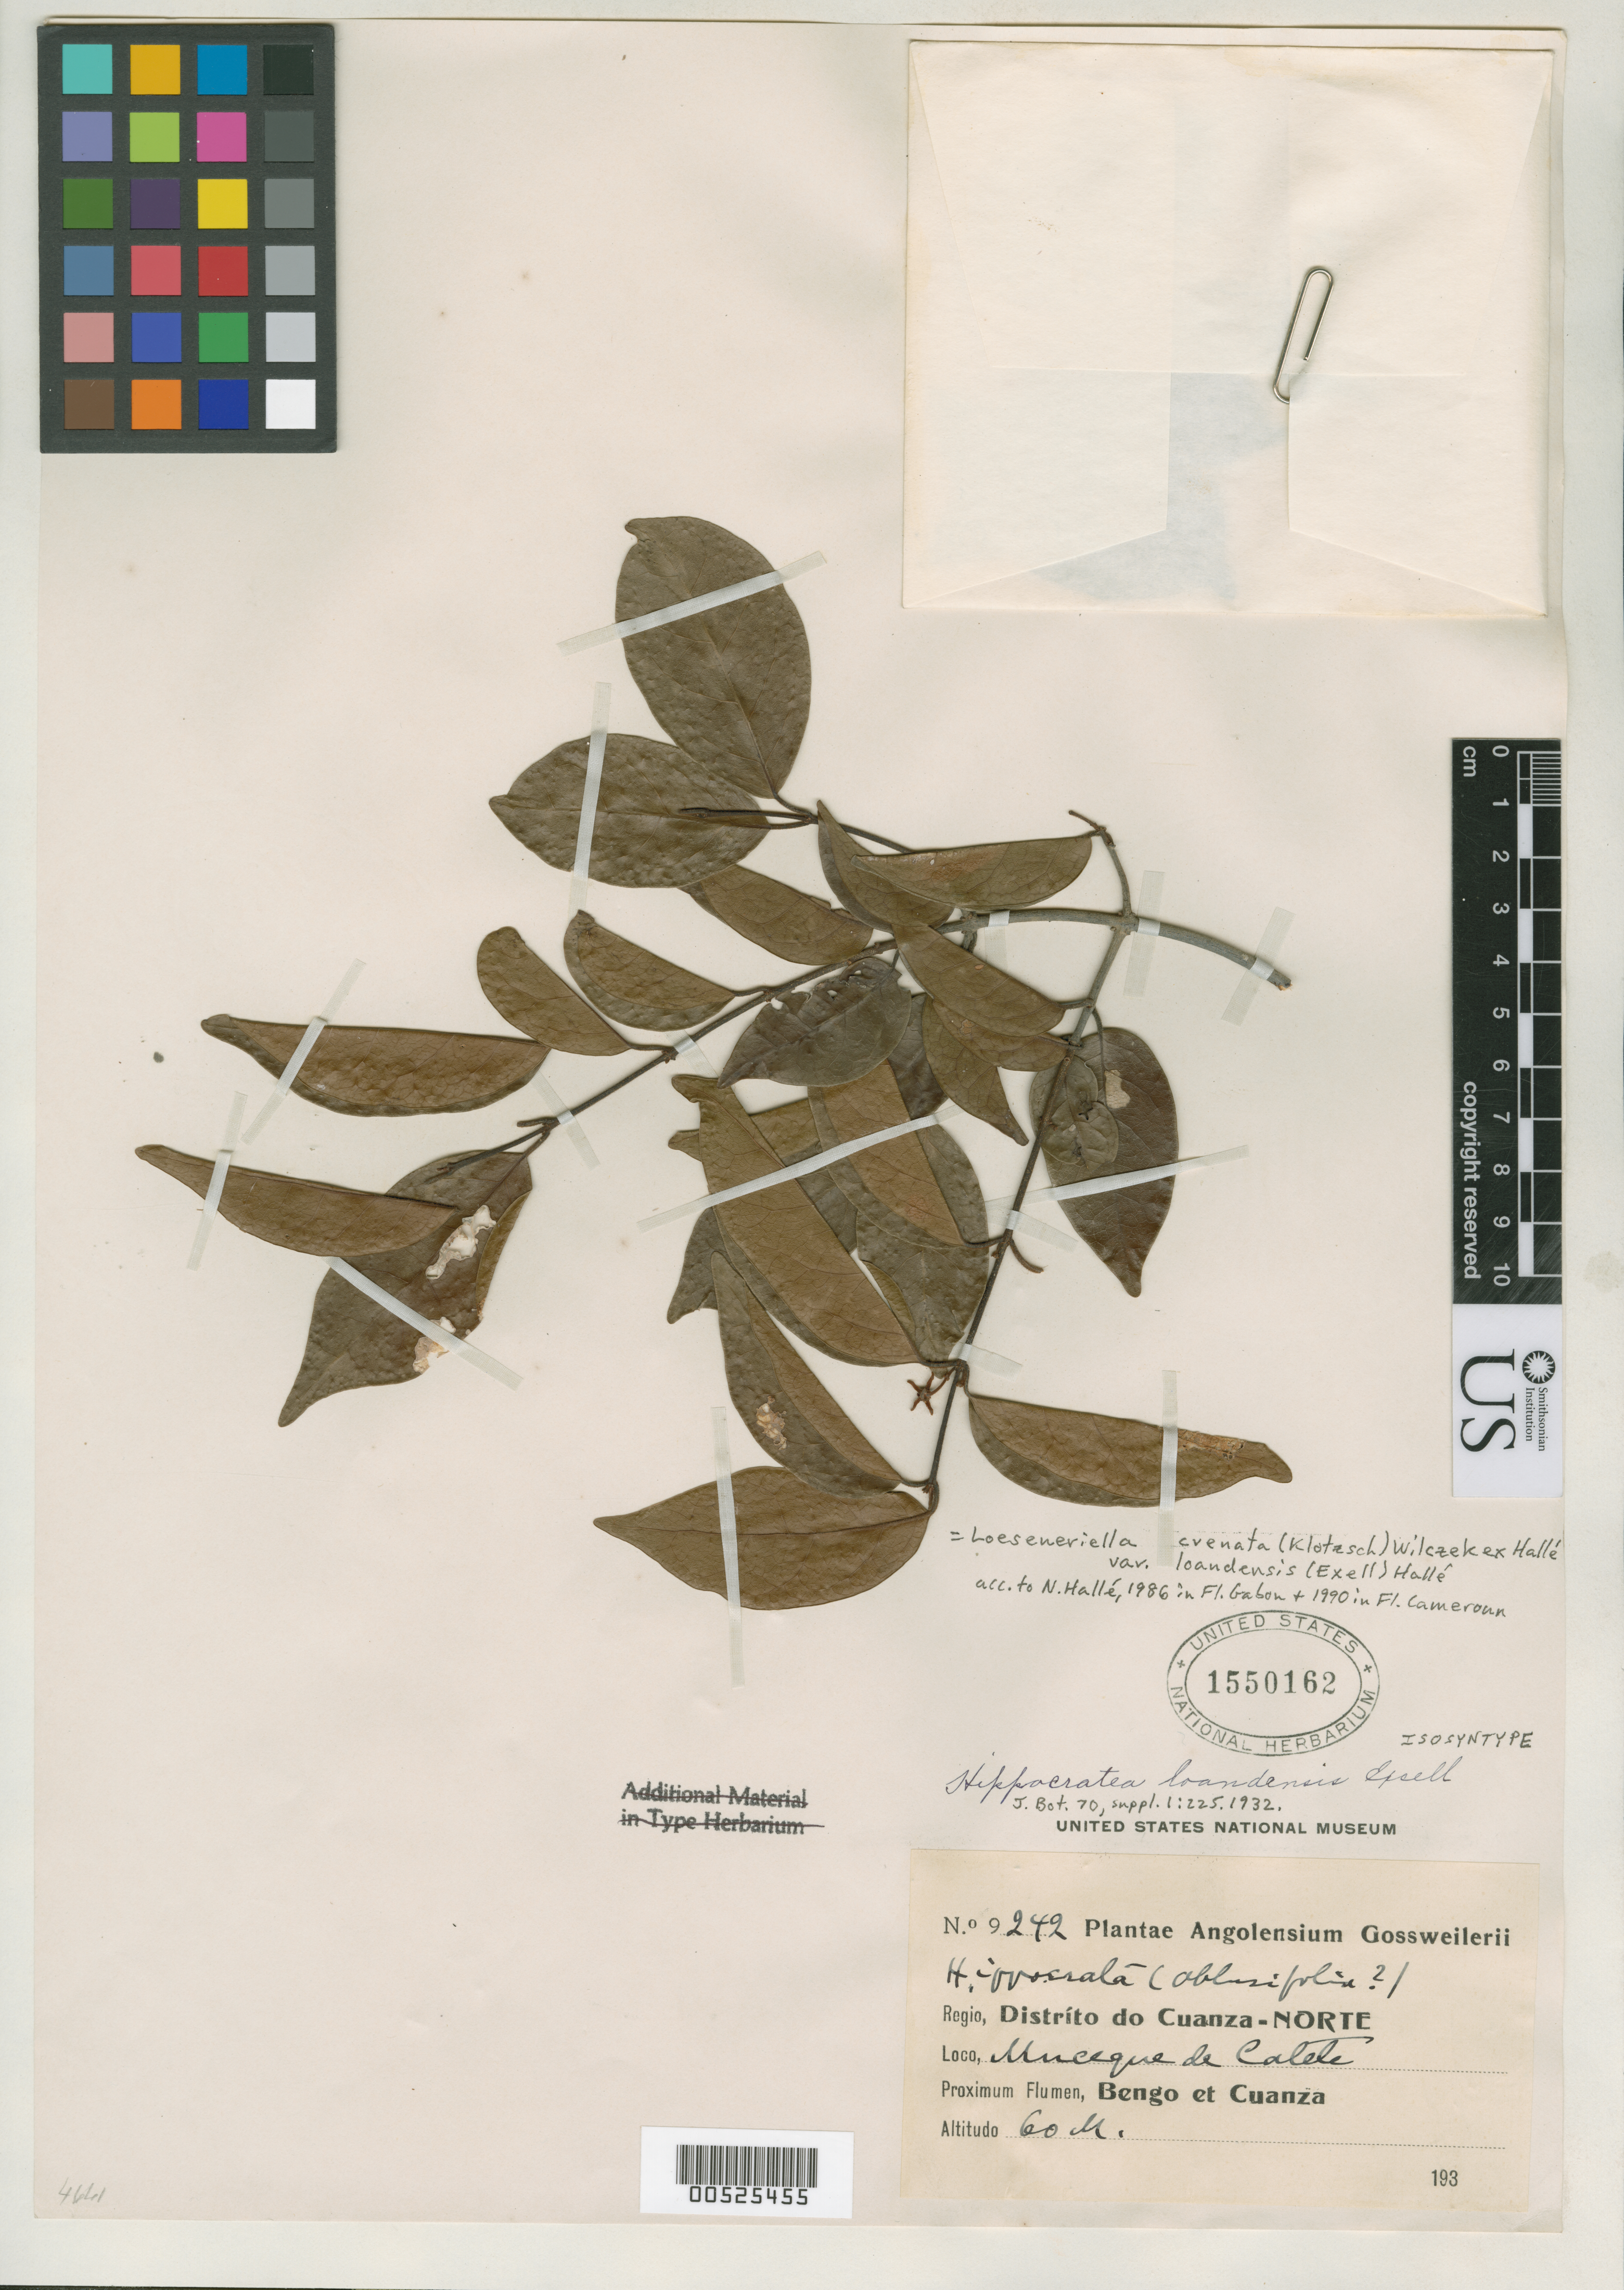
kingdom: Plantae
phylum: Tracheophyta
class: Magnoliopsida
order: Celastrales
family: Celastraceae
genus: Hippocratea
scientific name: Hippocratea loandensis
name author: Exell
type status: Isosyntype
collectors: J. Gossweiler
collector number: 9242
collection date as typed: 193-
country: Angola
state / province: Cuanza Norte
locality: Muceque de Calete. Bengo et Cuanza.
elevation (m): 60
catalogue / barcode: US 1550162